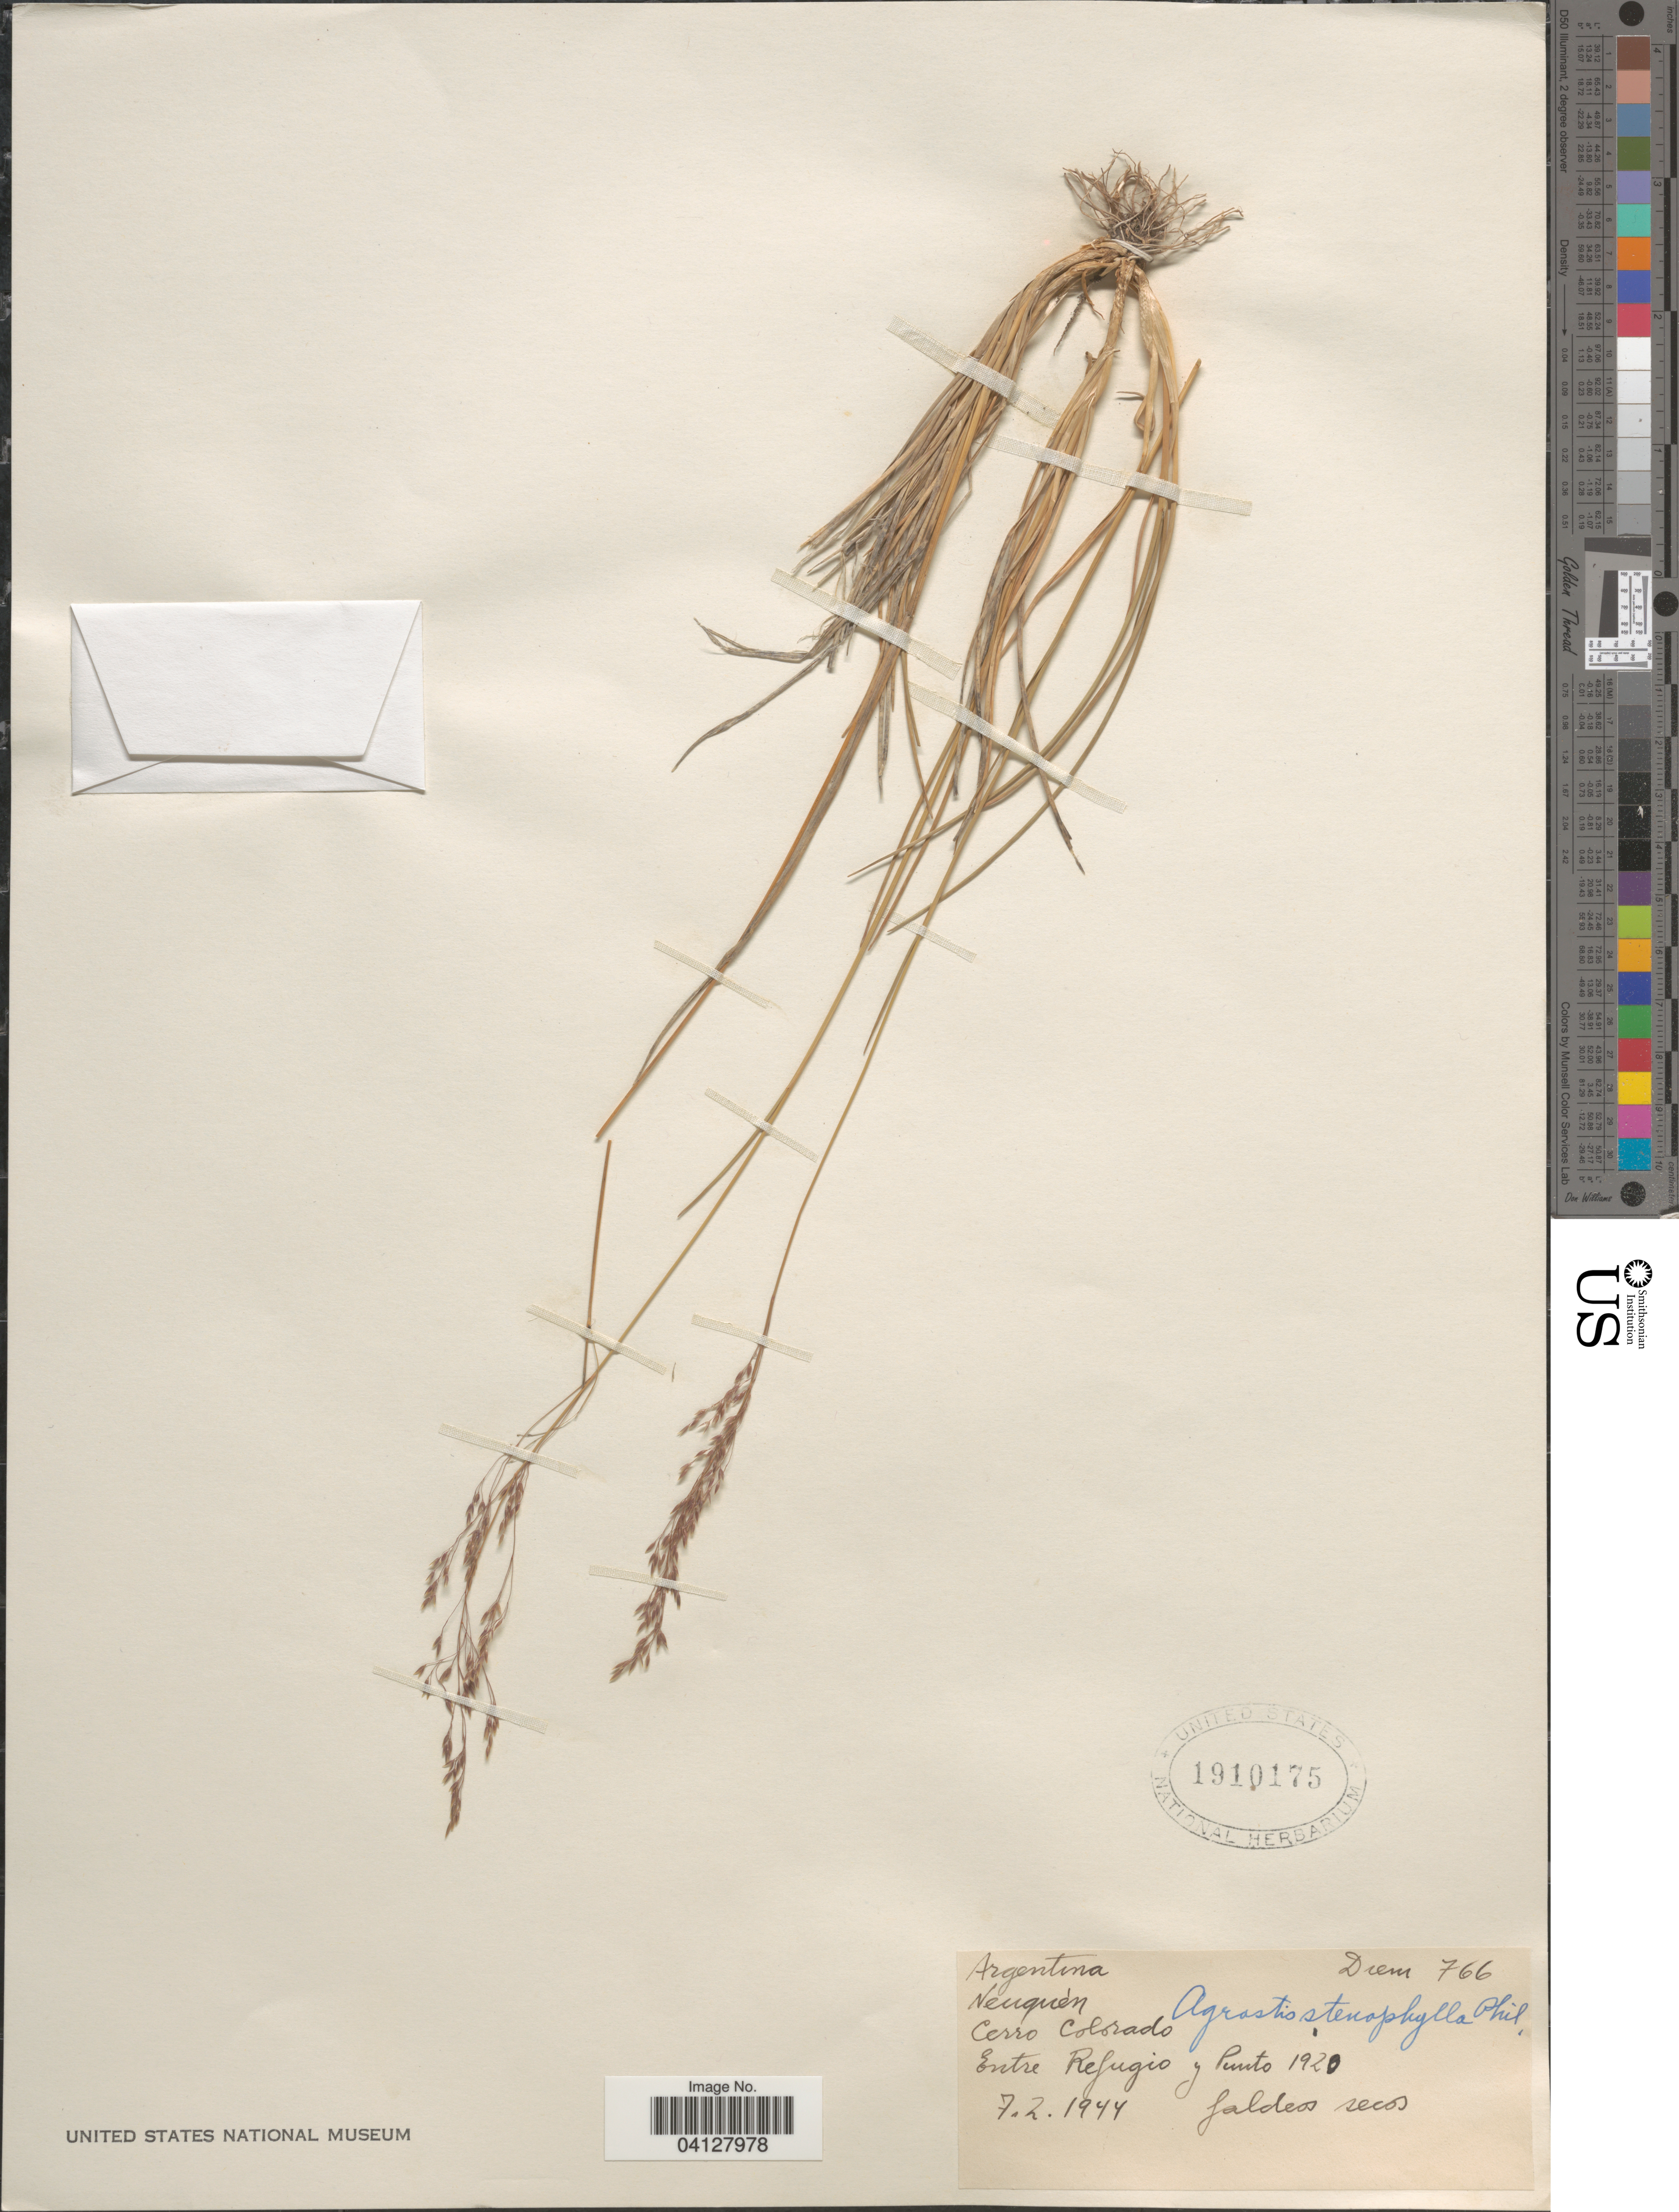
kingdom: Plantae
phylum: Tracheophyta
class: Liliopsida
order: Poales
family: Poaceae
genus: Agrostis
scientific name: Agrostis stenophylla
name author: Phil.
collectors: Diem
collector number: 766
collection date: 1944-02-07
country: Argentina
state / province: Neuquen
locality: Cerro Colorado. Entre Refugio y Punto 1920.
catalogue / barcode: US 1910175